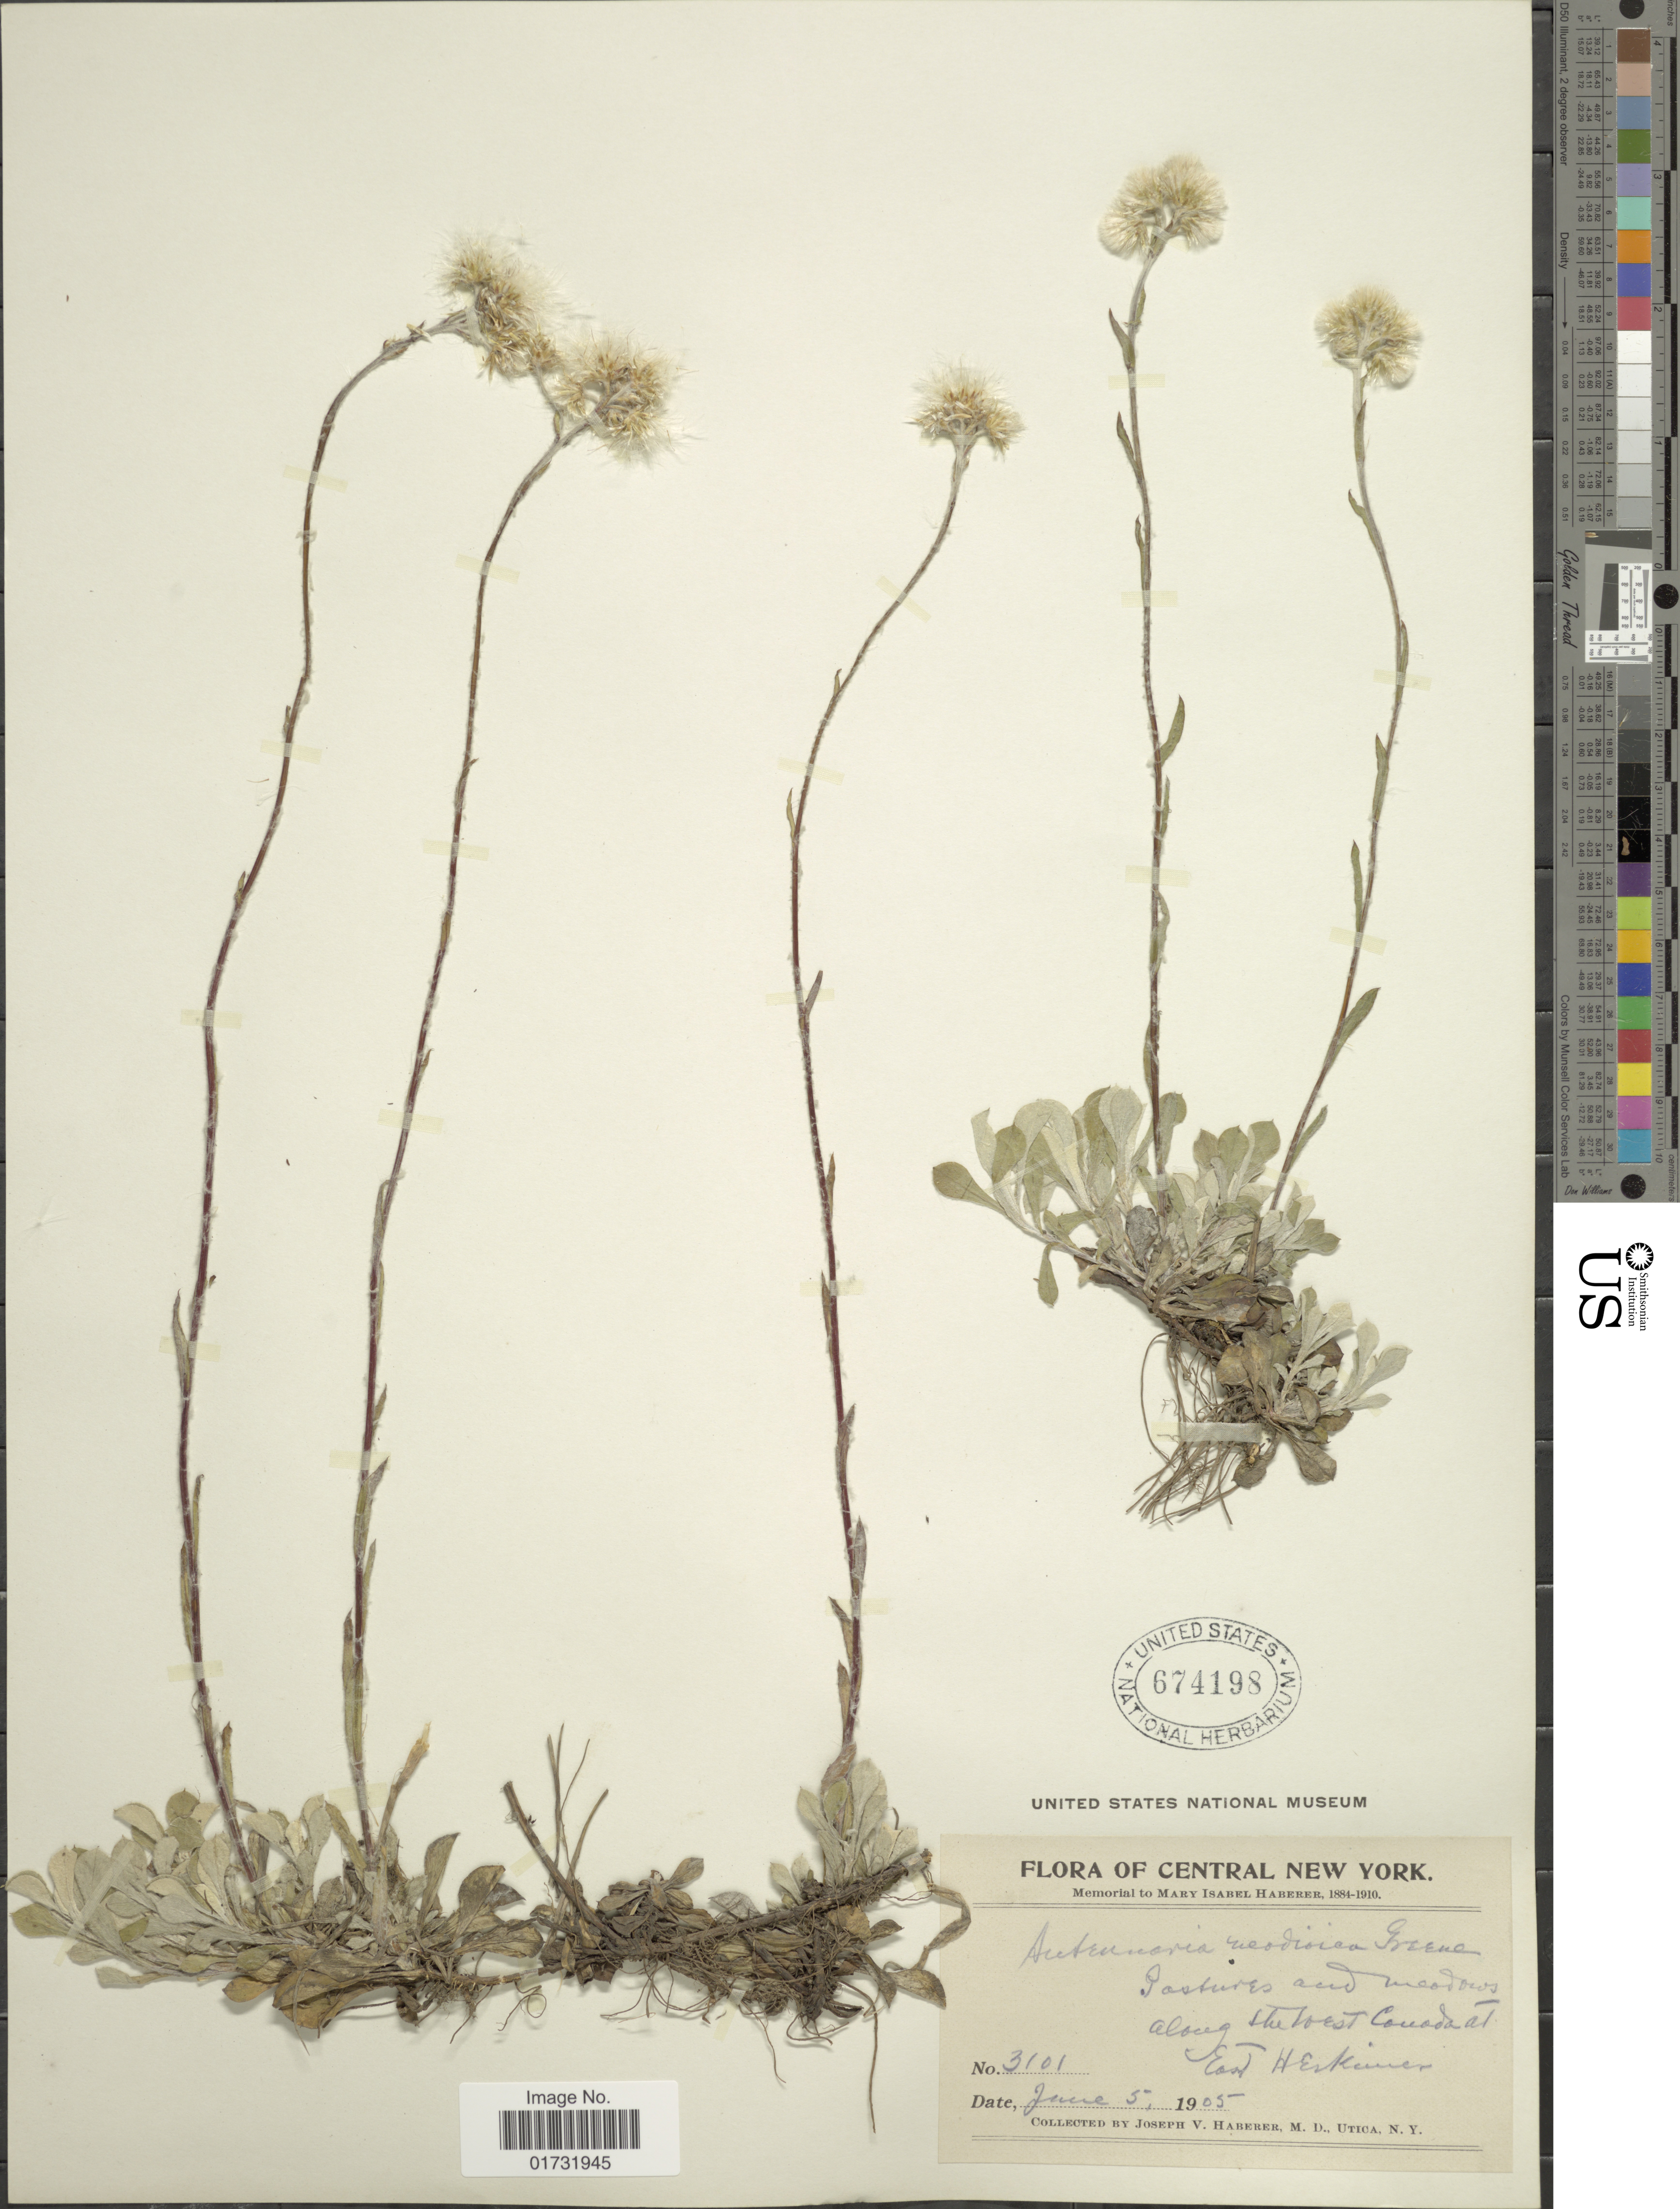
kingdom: Plantae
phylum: Tracheophyta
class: Magnoliopsida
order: Asterales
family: Asteraceae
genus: Antennaria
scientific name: Antennaria neodioica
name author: Greene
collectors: J. V. Haberer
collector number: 3101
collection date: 1905-06-05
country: United States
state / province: New York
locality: Central New york. Along the west Canada at East Herkiner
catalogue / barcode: US 674198